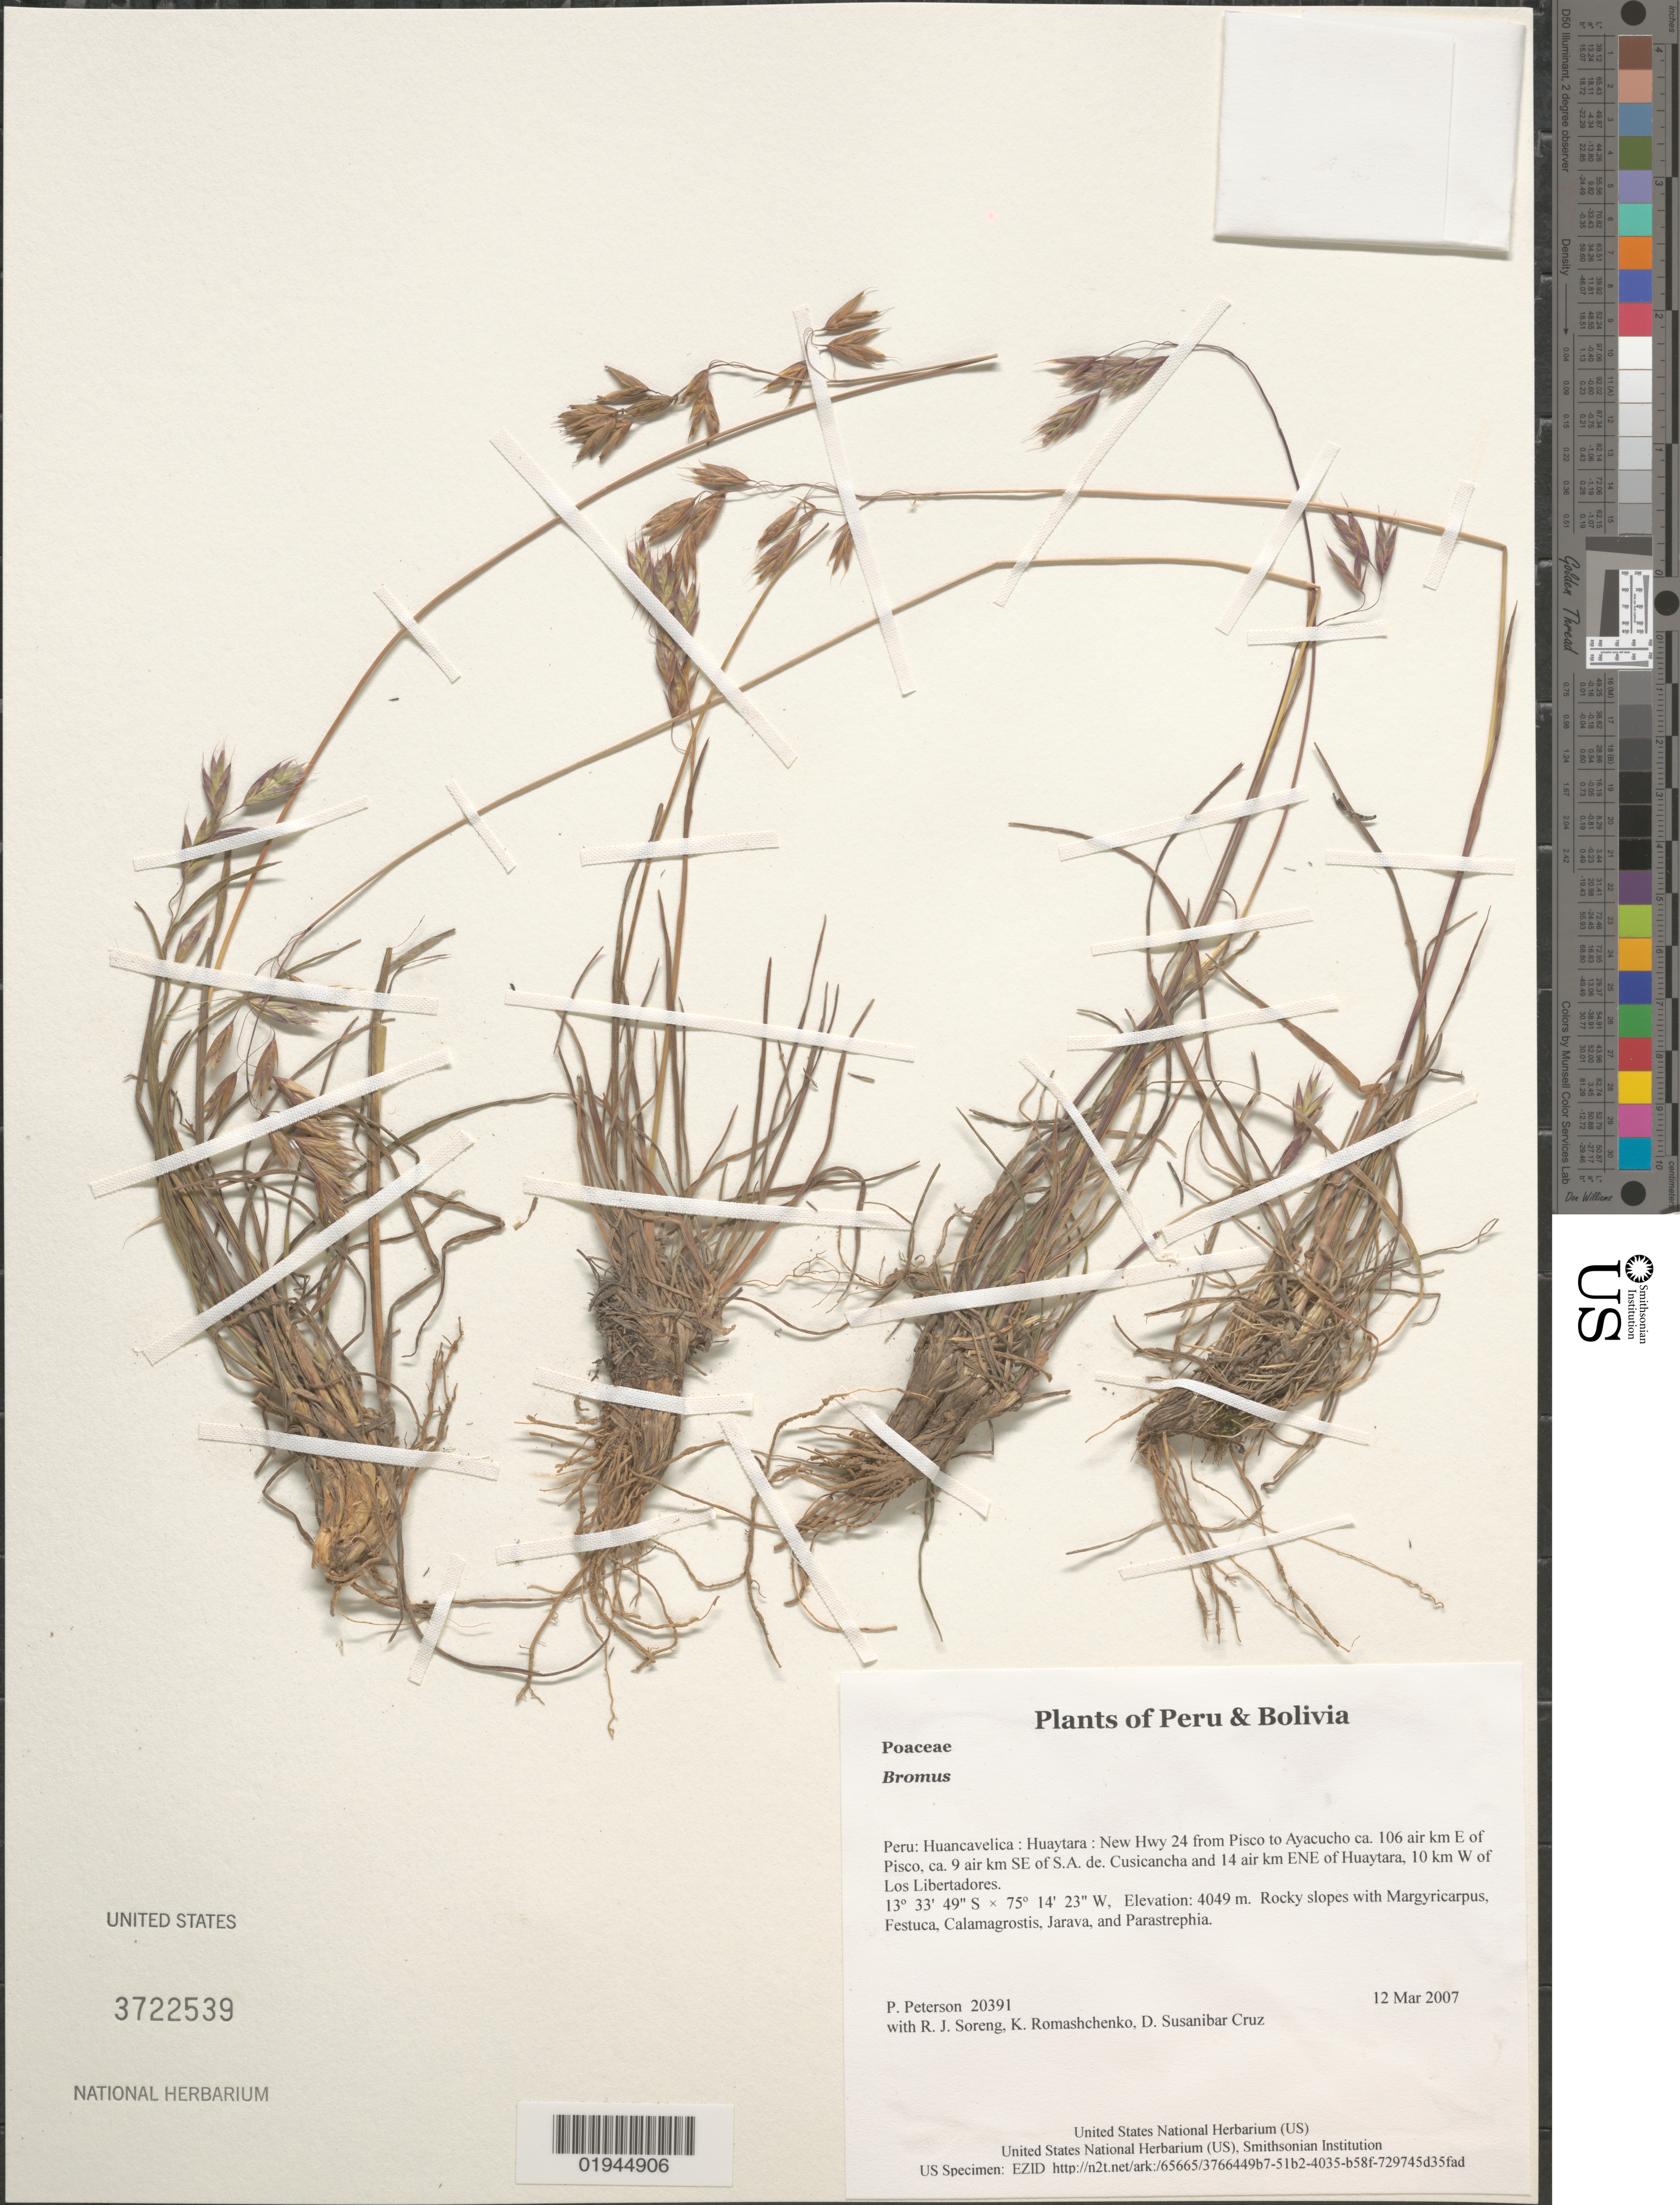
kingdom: Plantae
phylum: Tracheophyta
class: Liliopsida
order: Poales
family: Poaceae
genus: Bromus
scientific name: Bromus sp.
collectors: P. M. Peterson, R. J. Soreng, K. Romashchenko & D. Susanibar Cruz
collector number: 20391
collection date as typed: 12 Mar 2007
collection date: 2007-03-12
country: Peru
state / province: Huancavelica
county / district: Huaytara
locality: New Hwy 24 from Pisco to Ayacucho ca. 106 air km E of Pisco, ca. 9 air km SE of S.A. de. Cusicancha and 14 air km ENE of Huaytara, 10 km W of Los Libertadores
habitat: Rocky slopes with Margyricarpus, Festuca, Calamagrostis, Jarava, and Parastrephia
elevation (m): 4049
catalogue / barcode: US 3722539